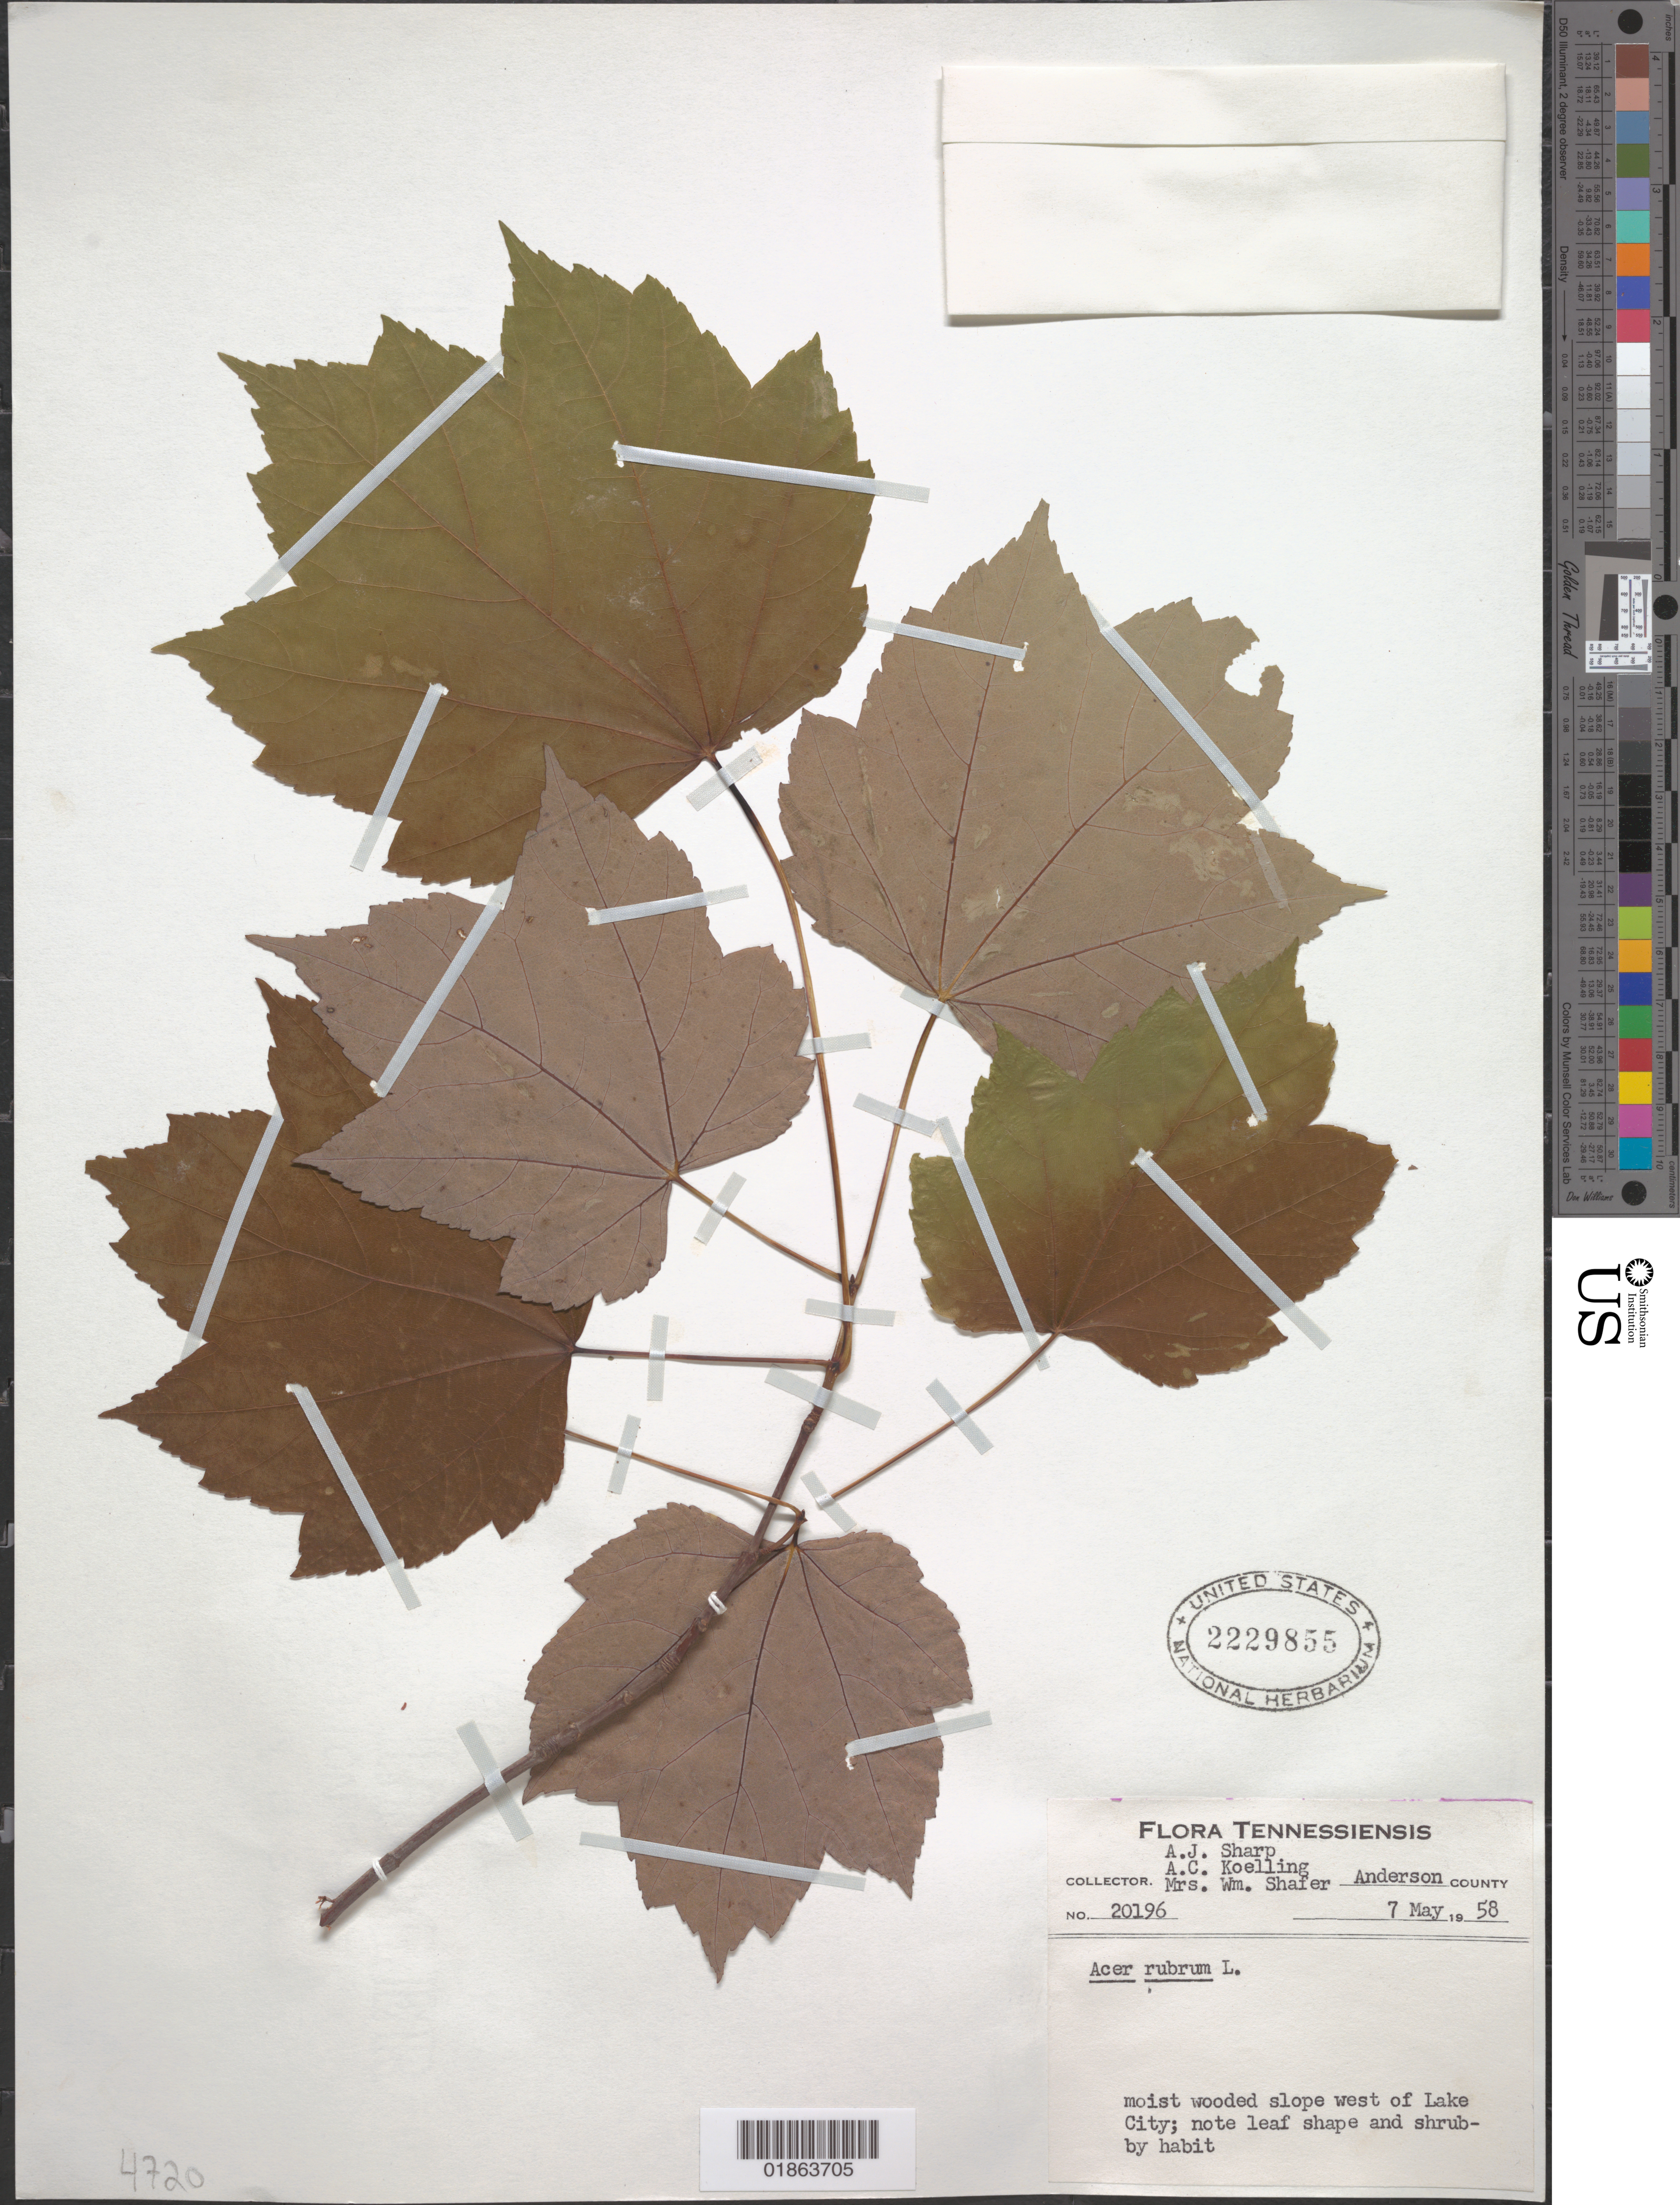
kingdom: Plantae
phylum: Tracheophyta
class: Magnoliopsida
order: Sapindales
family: Sapindaceae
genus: Acer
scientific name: Acer rubrum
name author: L.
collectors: A. J. Sharp, A. Koelling & M. Shafer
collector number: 20196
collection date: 1958-05-07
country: United States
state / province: Tennessee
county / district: Anderson County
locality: Lake City, slope west of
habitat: Moist wooded slope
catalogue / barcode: US 2229855